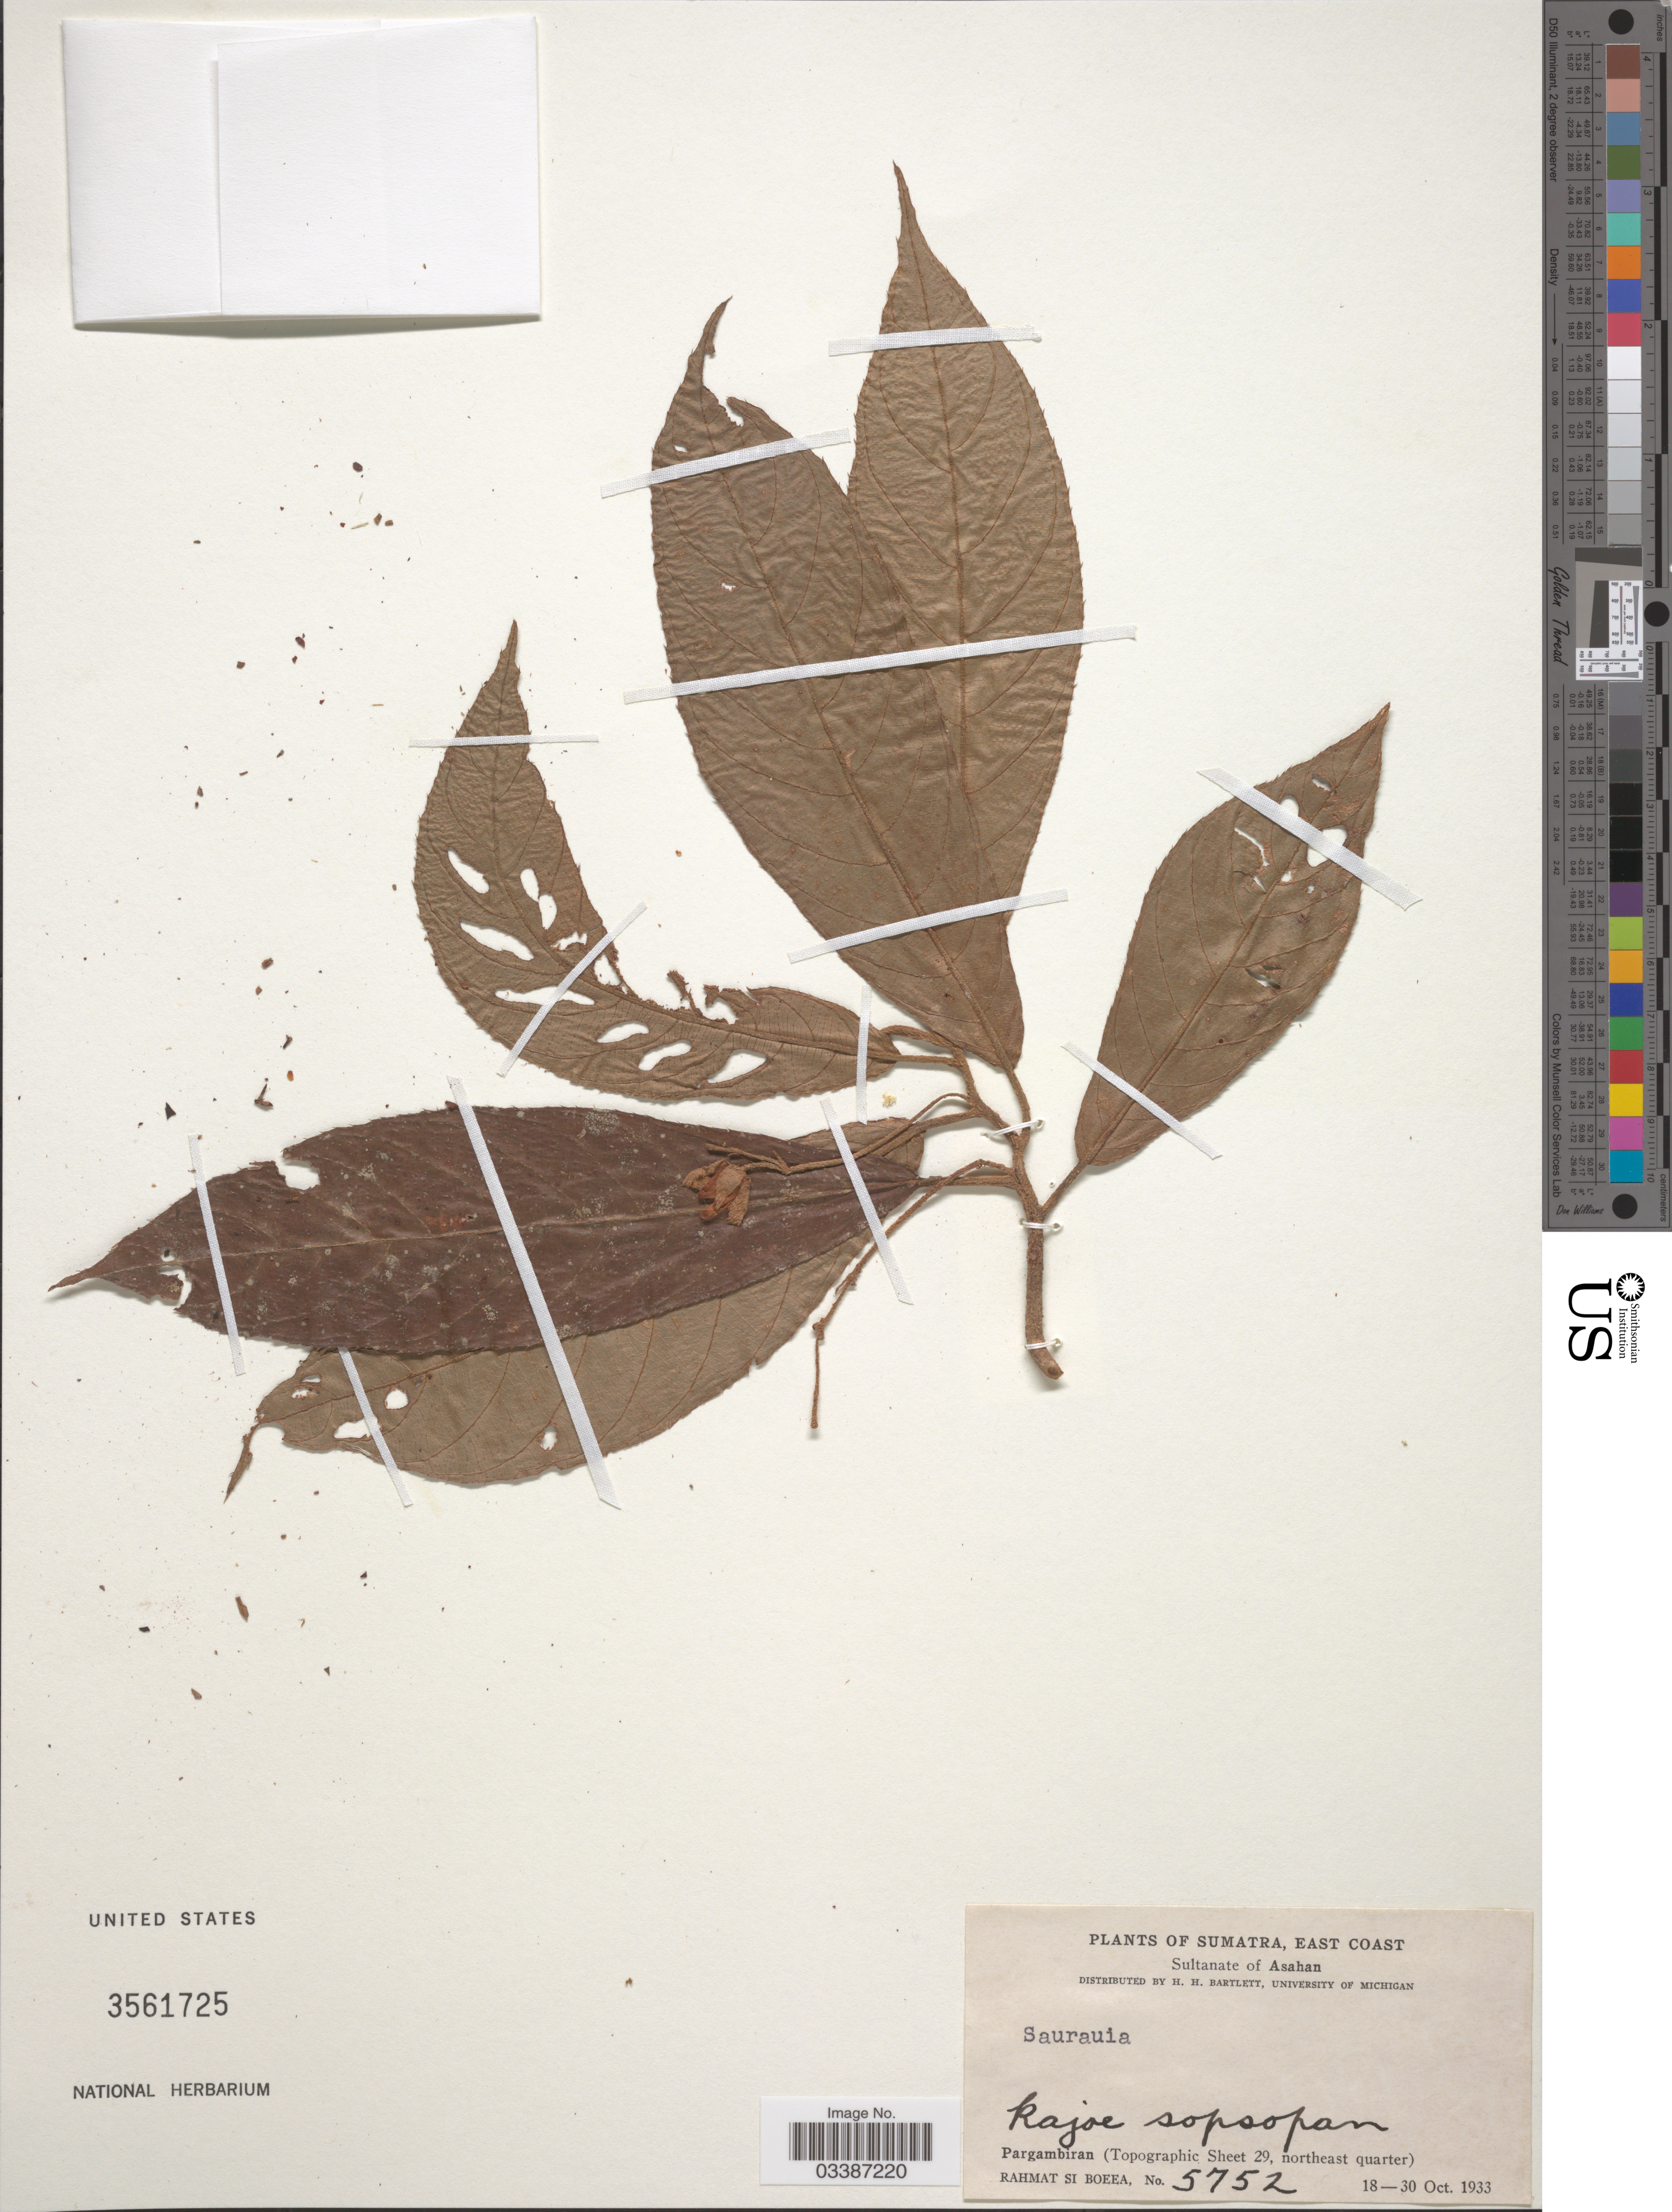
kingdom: Plantae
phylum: Tracheophyta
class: Magnoliopsida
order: Ericales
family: Actinidiaceae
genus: Saurauia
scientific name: Saurauia sp.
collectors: Rahmat Si Boeea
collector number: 5752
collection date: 1933-10-18/1933-10-30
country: Indonesia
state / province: Sumatra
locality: East Coast. Pargambiran (Topographic Sheet 29, northeast quarter.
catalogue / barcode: US 3561725